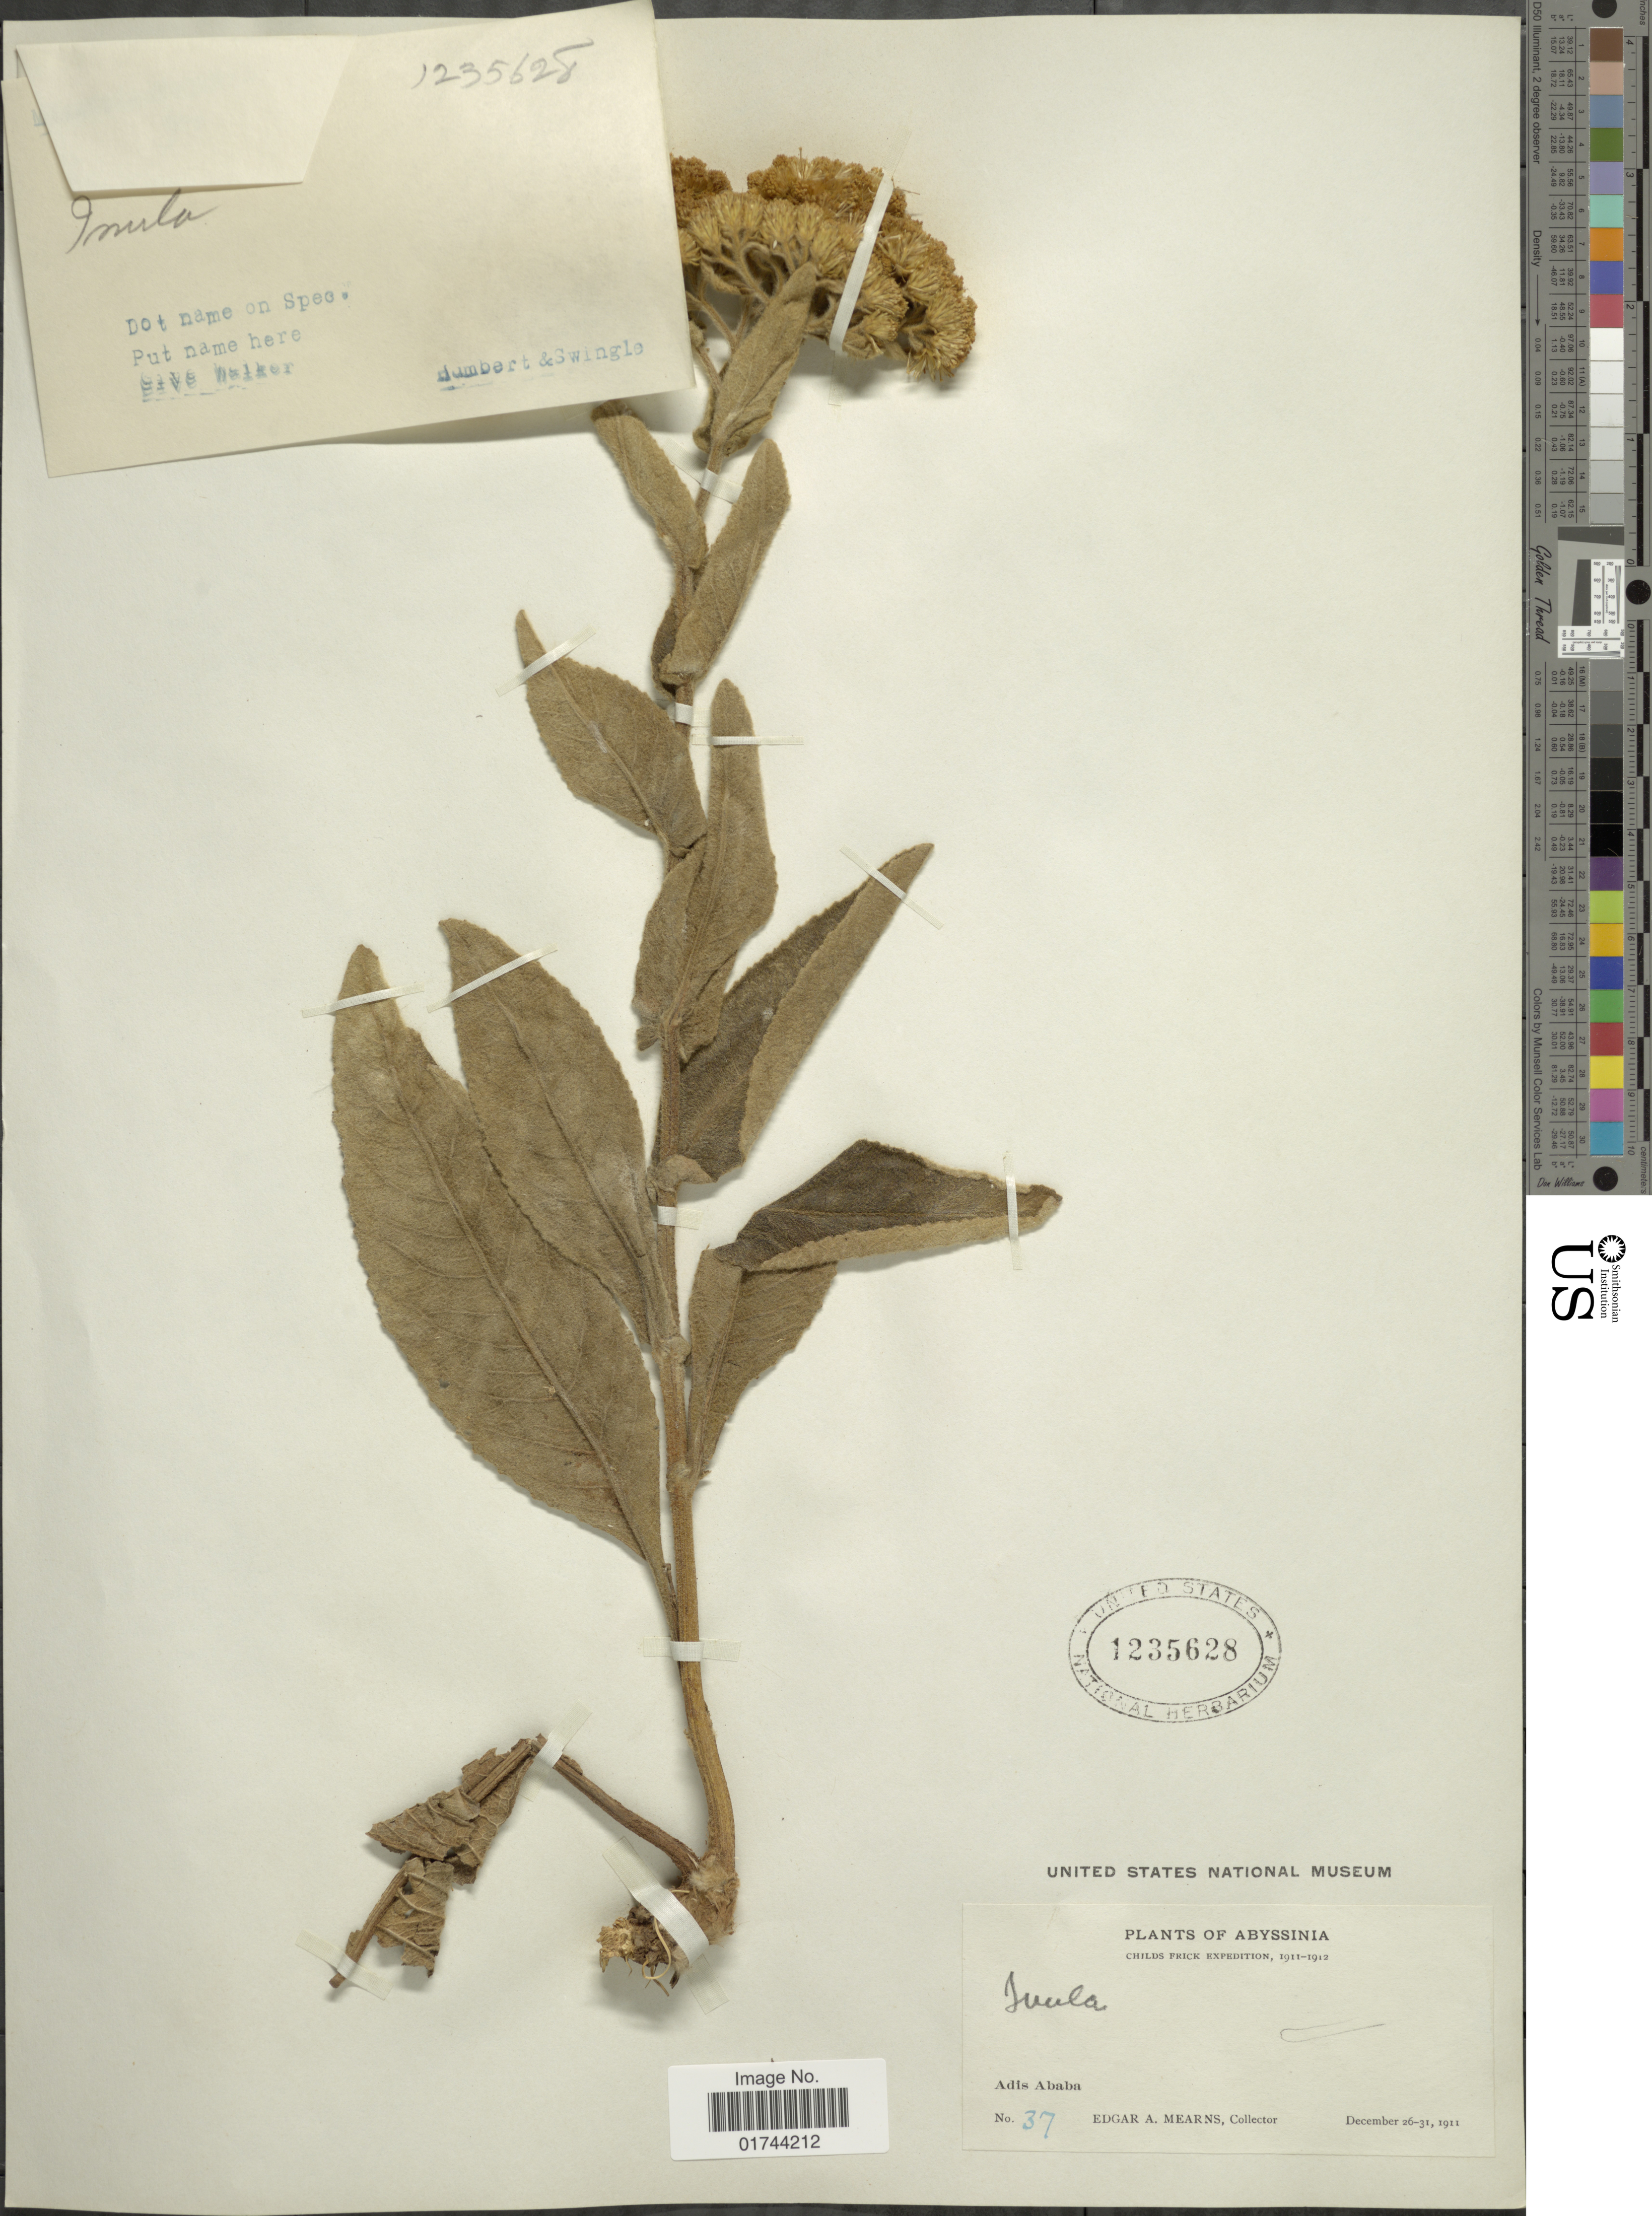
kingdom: Plantae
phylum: Tracheophyta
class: Magnoliopsida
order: Asterales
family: Asteraceae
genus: Inula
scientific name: Inula sp.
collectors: E. A. Mearns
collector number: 37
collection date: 1911-12-26/1911-12-31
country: Eritrea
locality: Abyssinia, Adis Ababa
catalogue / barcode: US 1235628